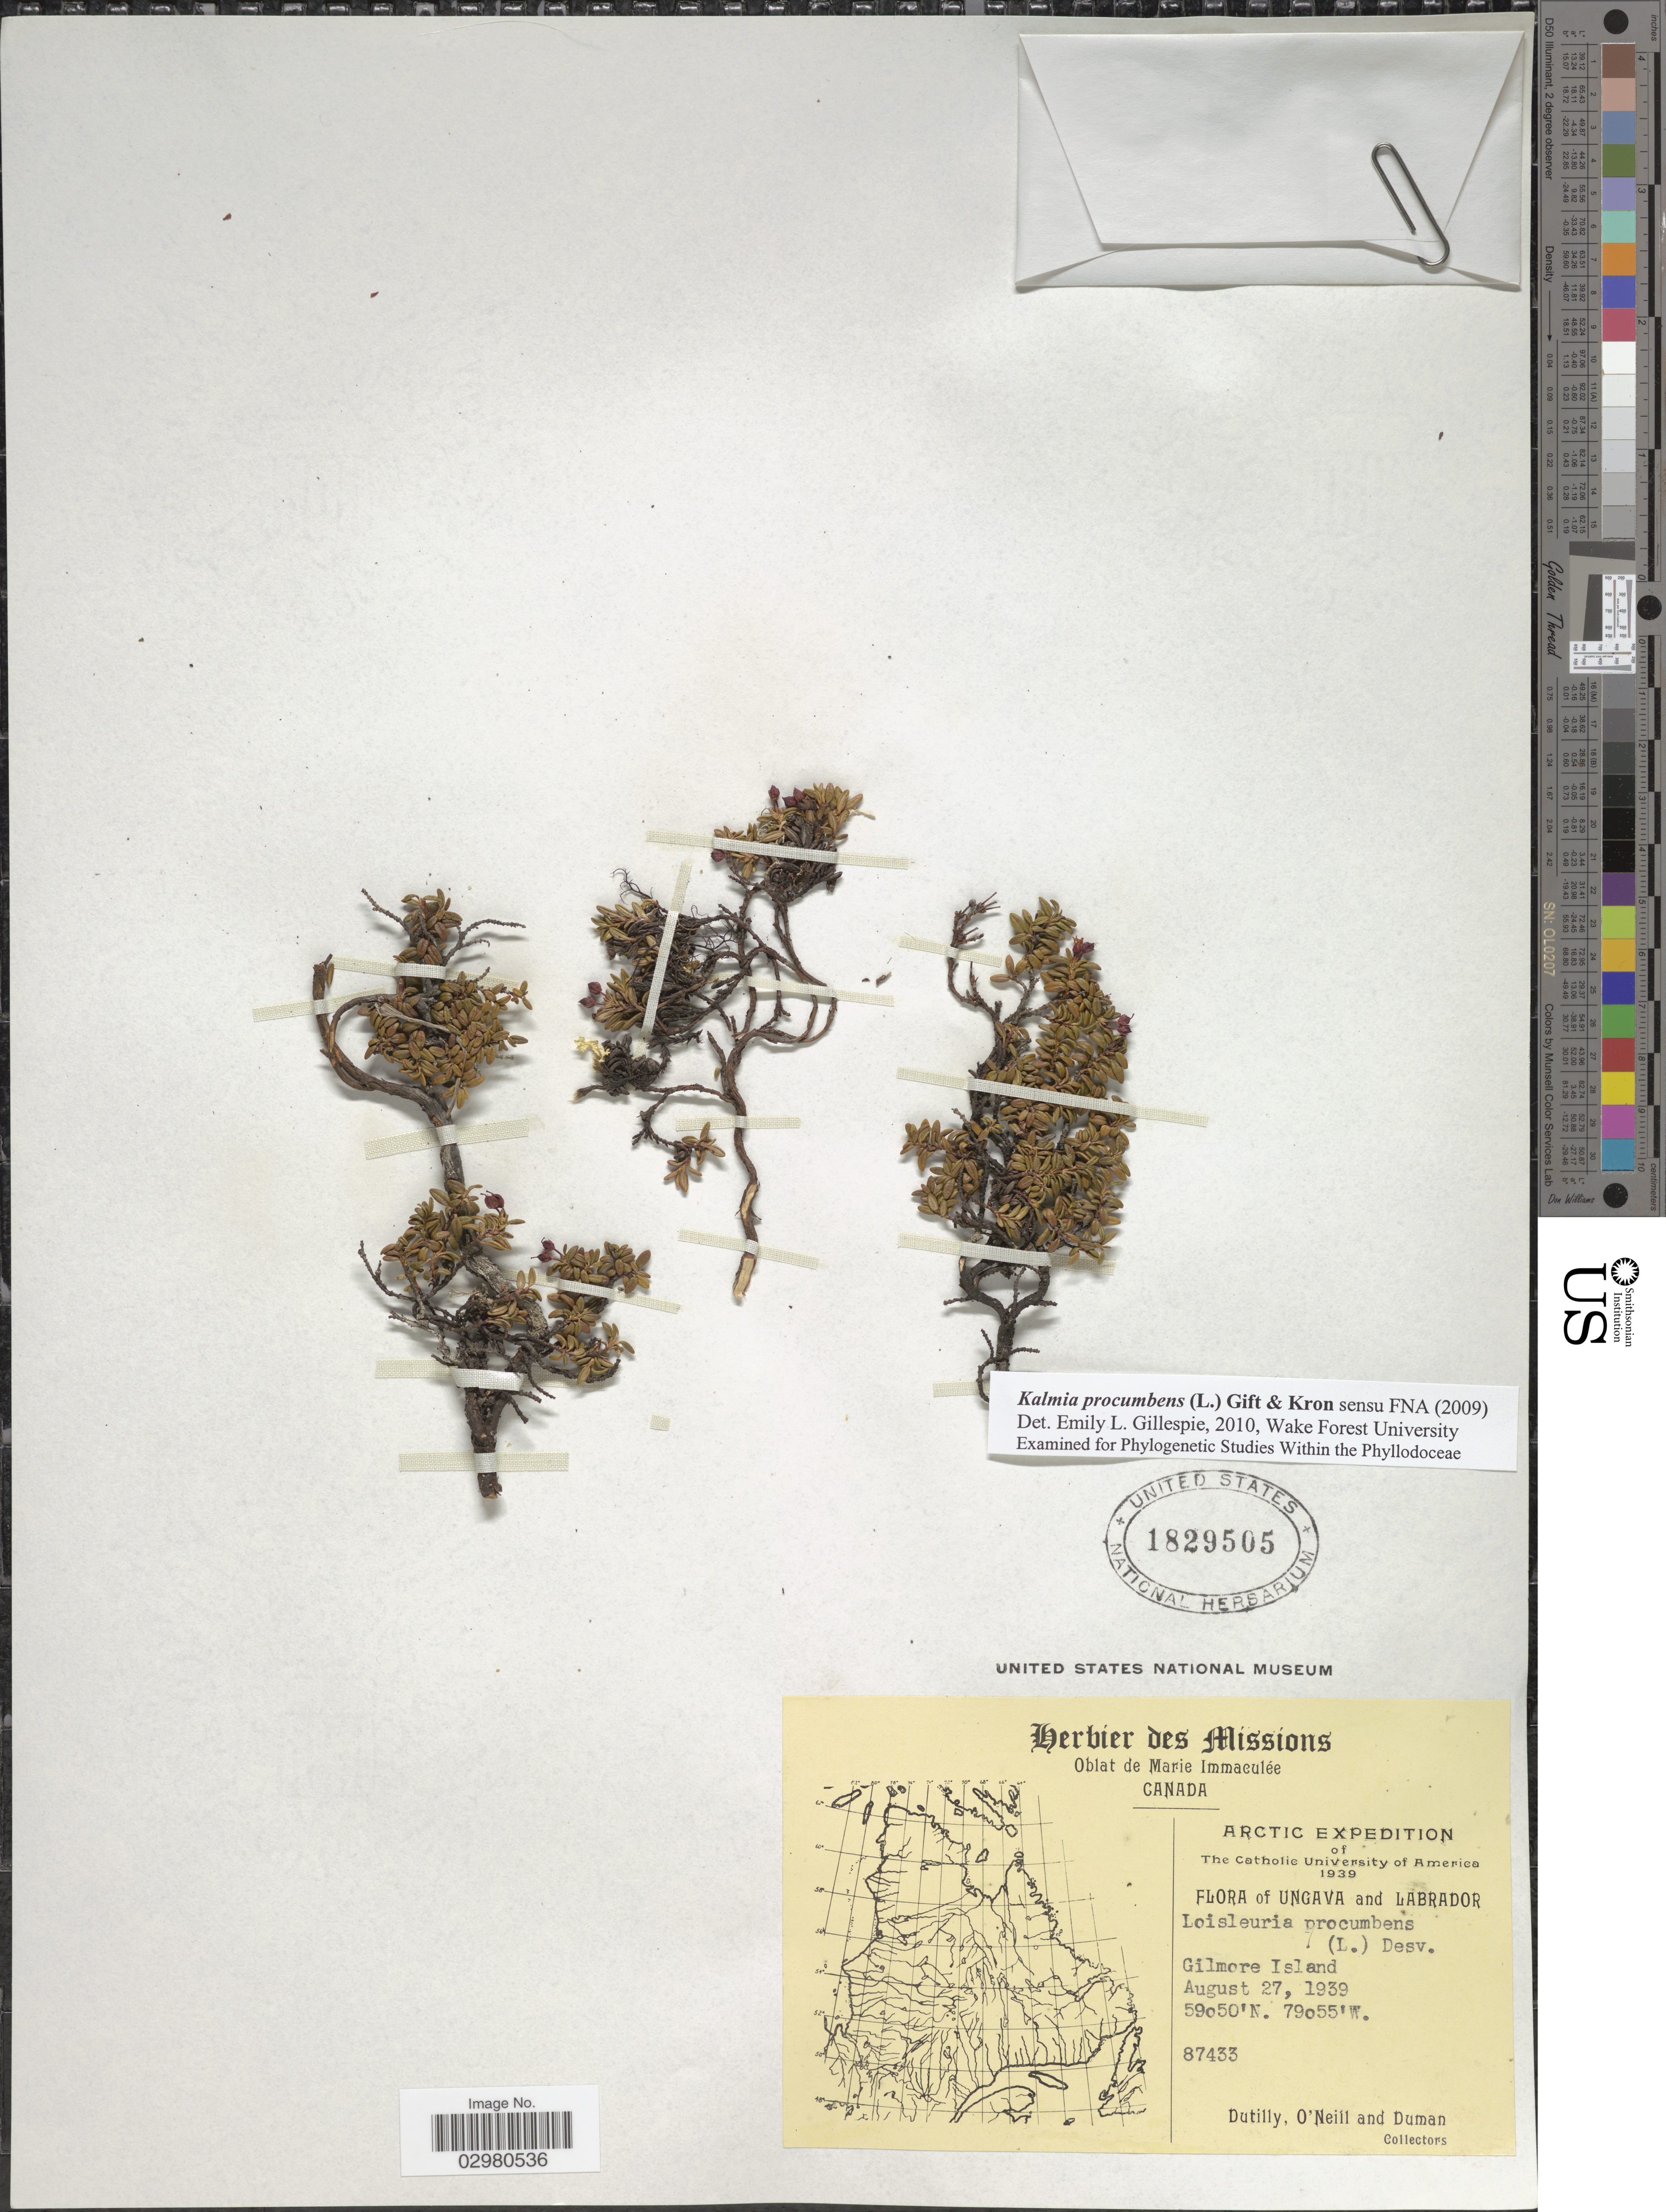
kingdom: Plantae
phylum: Tracheophyta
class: Magnoliopsida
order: Ericales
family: Ericaceae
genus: Loiseleuria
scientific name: Loiseleuria procumbens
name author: (L.) Desv.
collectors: -. Dutilly, -. O'Neill & -. Duman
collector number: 87433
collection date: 1939-08-27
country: Canada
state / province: Newfoundland and Labrador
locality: Ungava and Labrador. Gilmore Island. Arctic.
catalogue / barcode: US 1829505